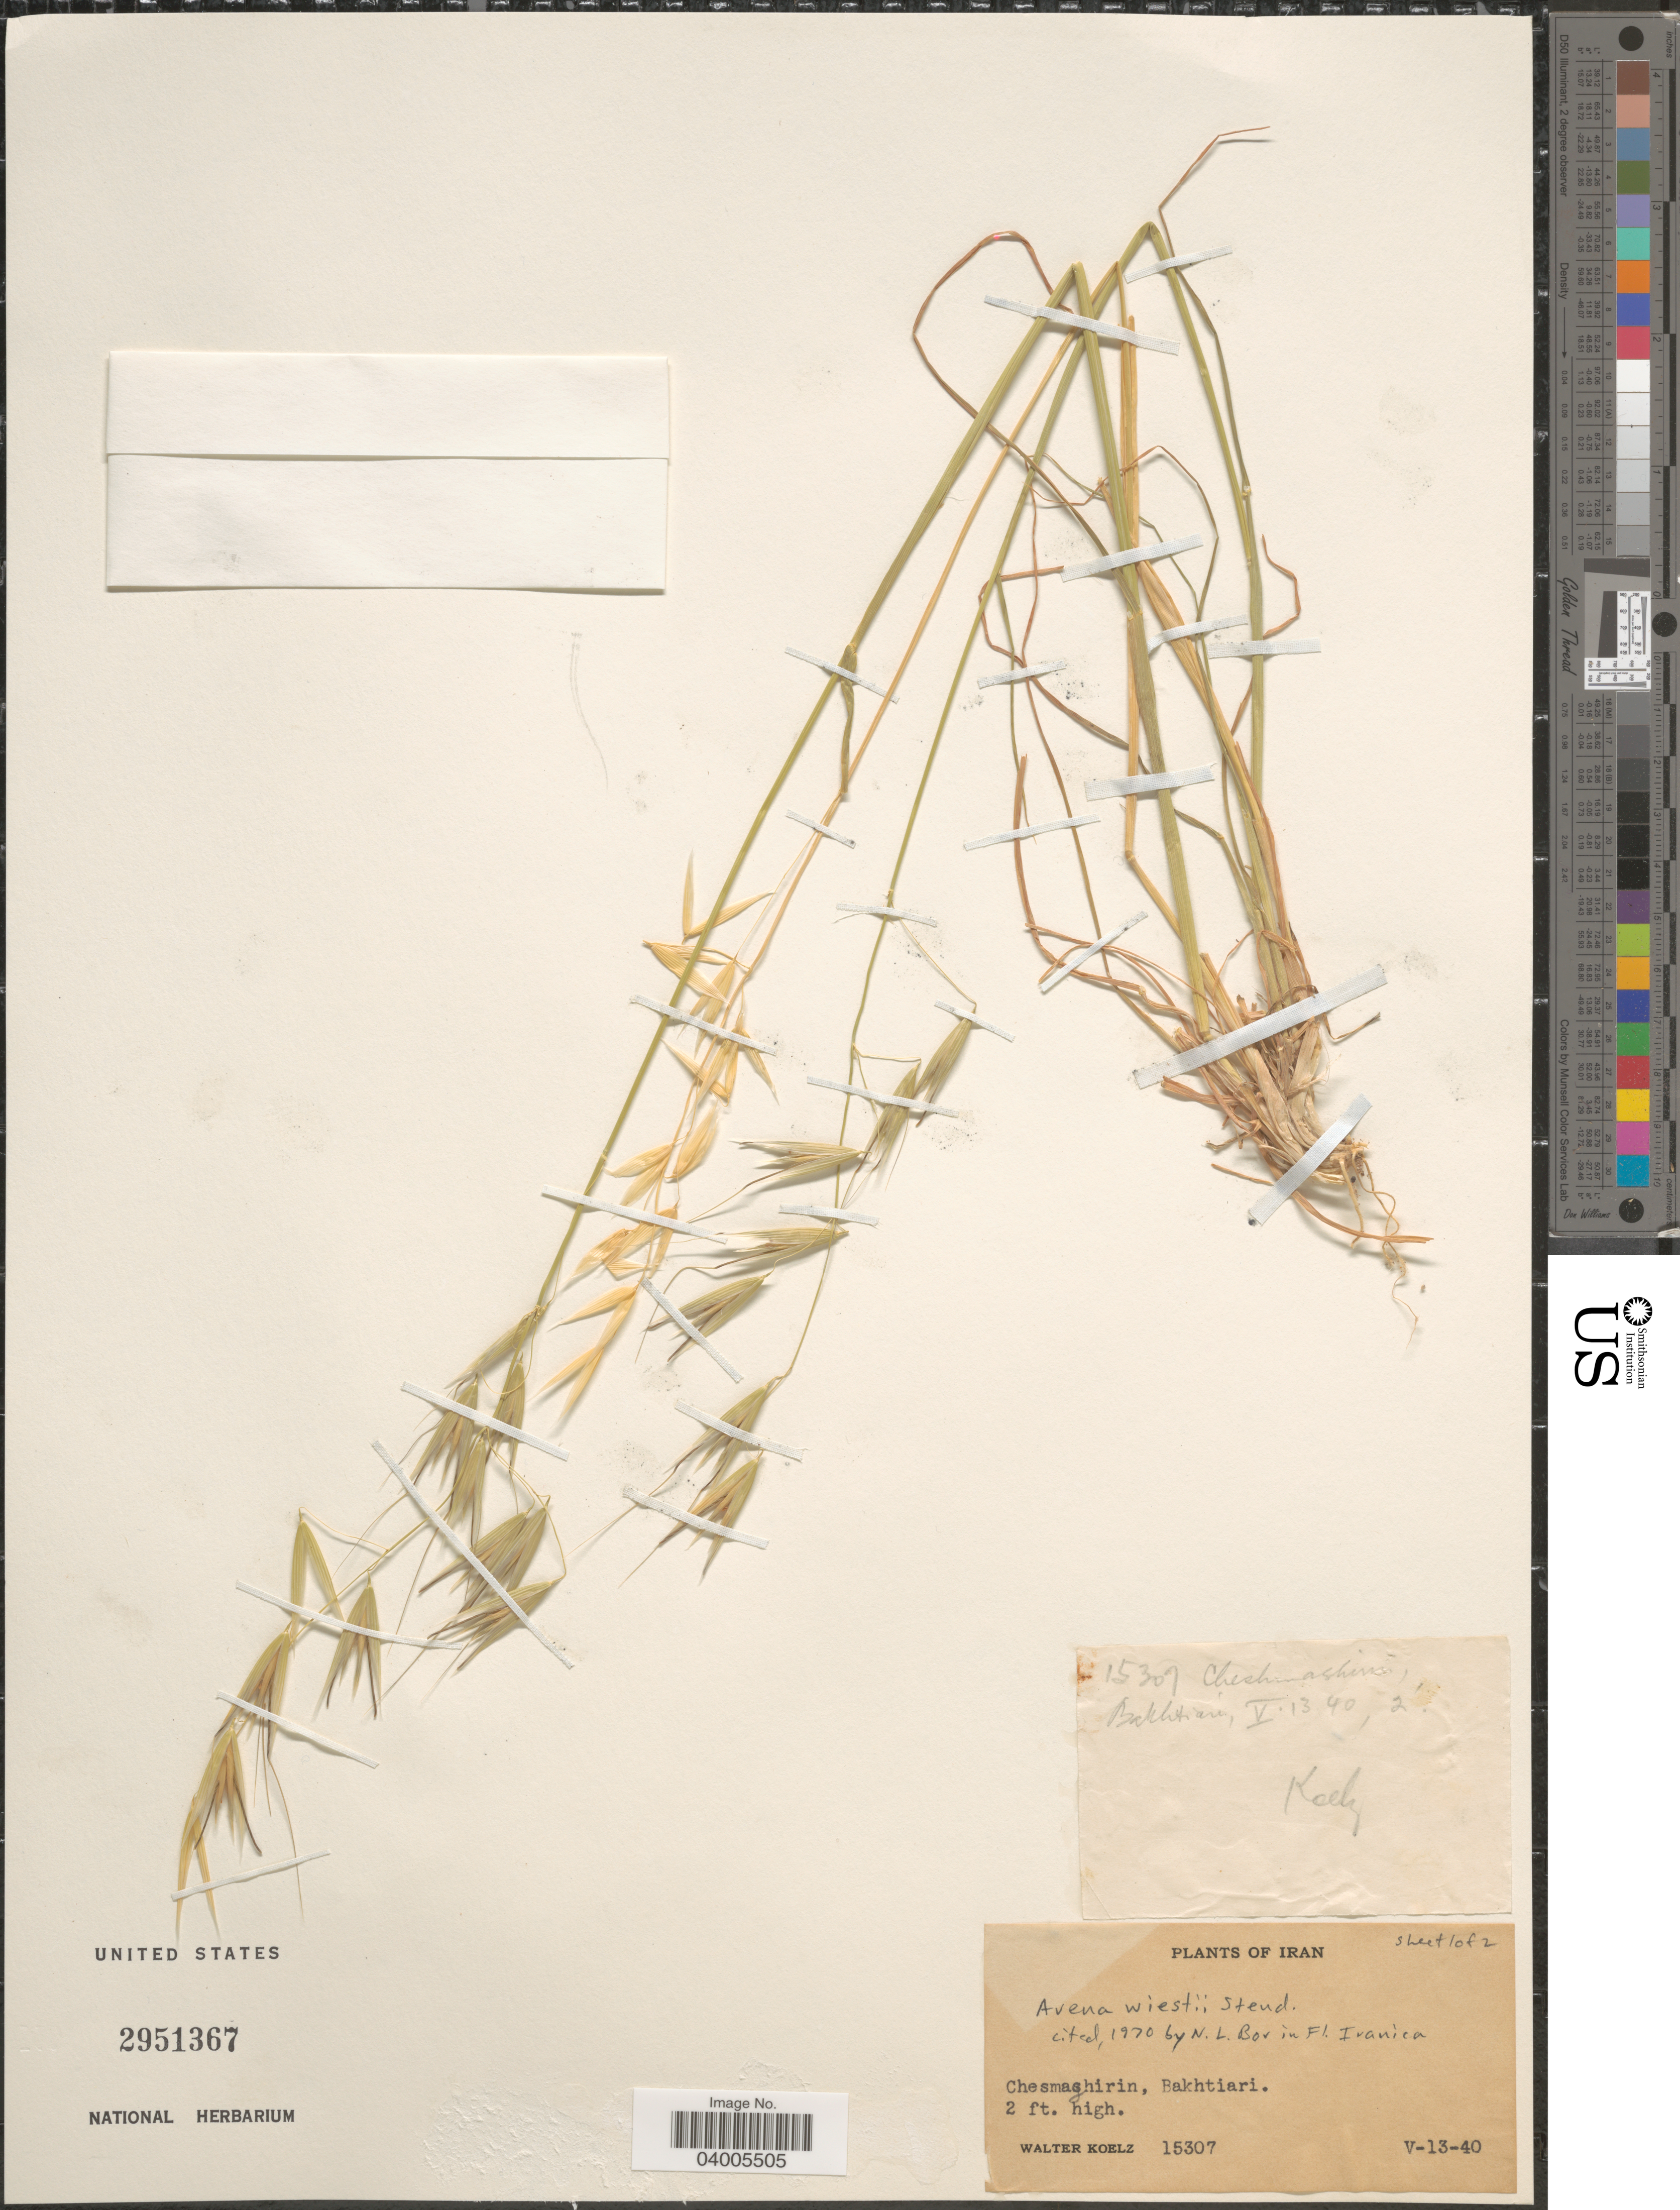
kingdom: Plantae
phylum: Tracheophyta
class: Liliopsida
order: Poales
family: Poaceae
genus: Avena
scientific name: Avena wiestii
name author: Steud.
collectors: W. N. Koelz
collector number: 15307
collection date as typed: Transcribed d/m/y: 13/5/40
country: Iran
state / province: Chahar Mahaal and Bakhtiari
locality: Chesmashirin, Bakhtiari.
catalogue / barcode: US 2951367